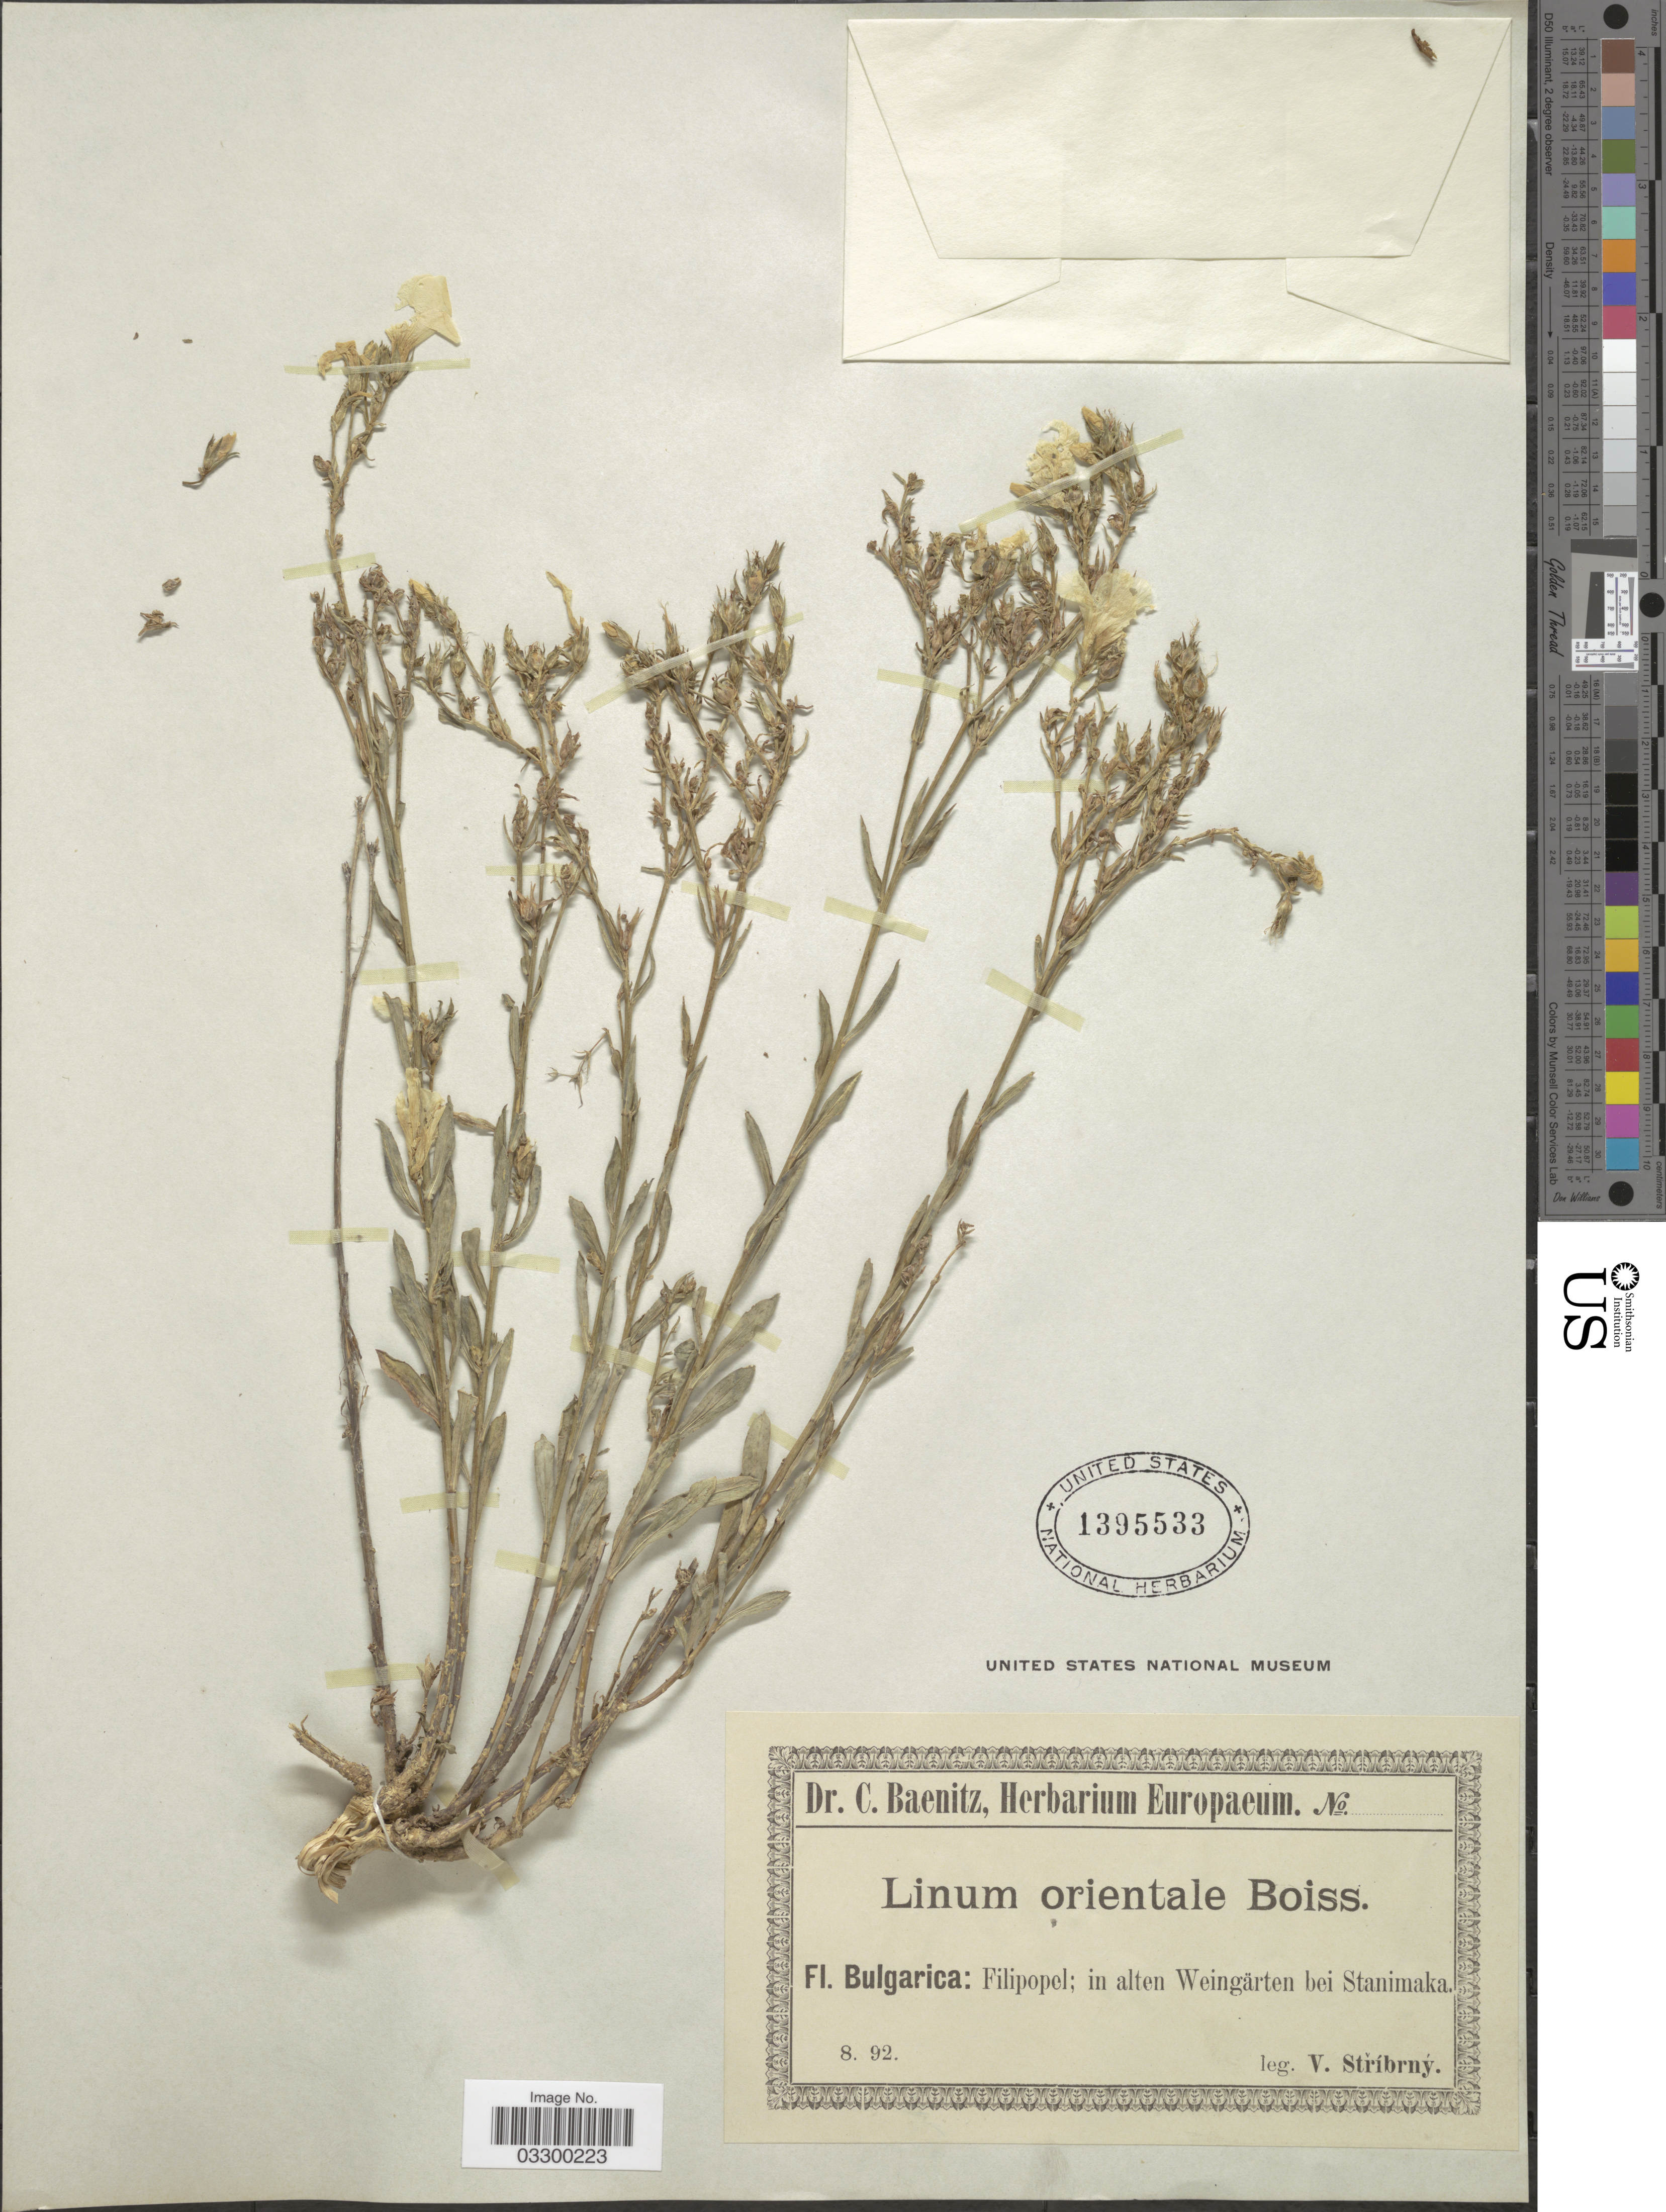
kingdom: Plantae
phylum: Tracheophyta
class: Magnoliopsida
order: Malpighiales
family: Linaceae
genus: Linum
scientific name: Linum orientale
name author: Boiss.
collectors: V. Stribrny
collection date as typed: Transcribed d/m/y: /8/92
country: Bulgaria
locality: Filipopel; in alten Weingärten bei Stanimaka.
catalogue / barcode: US 1395533